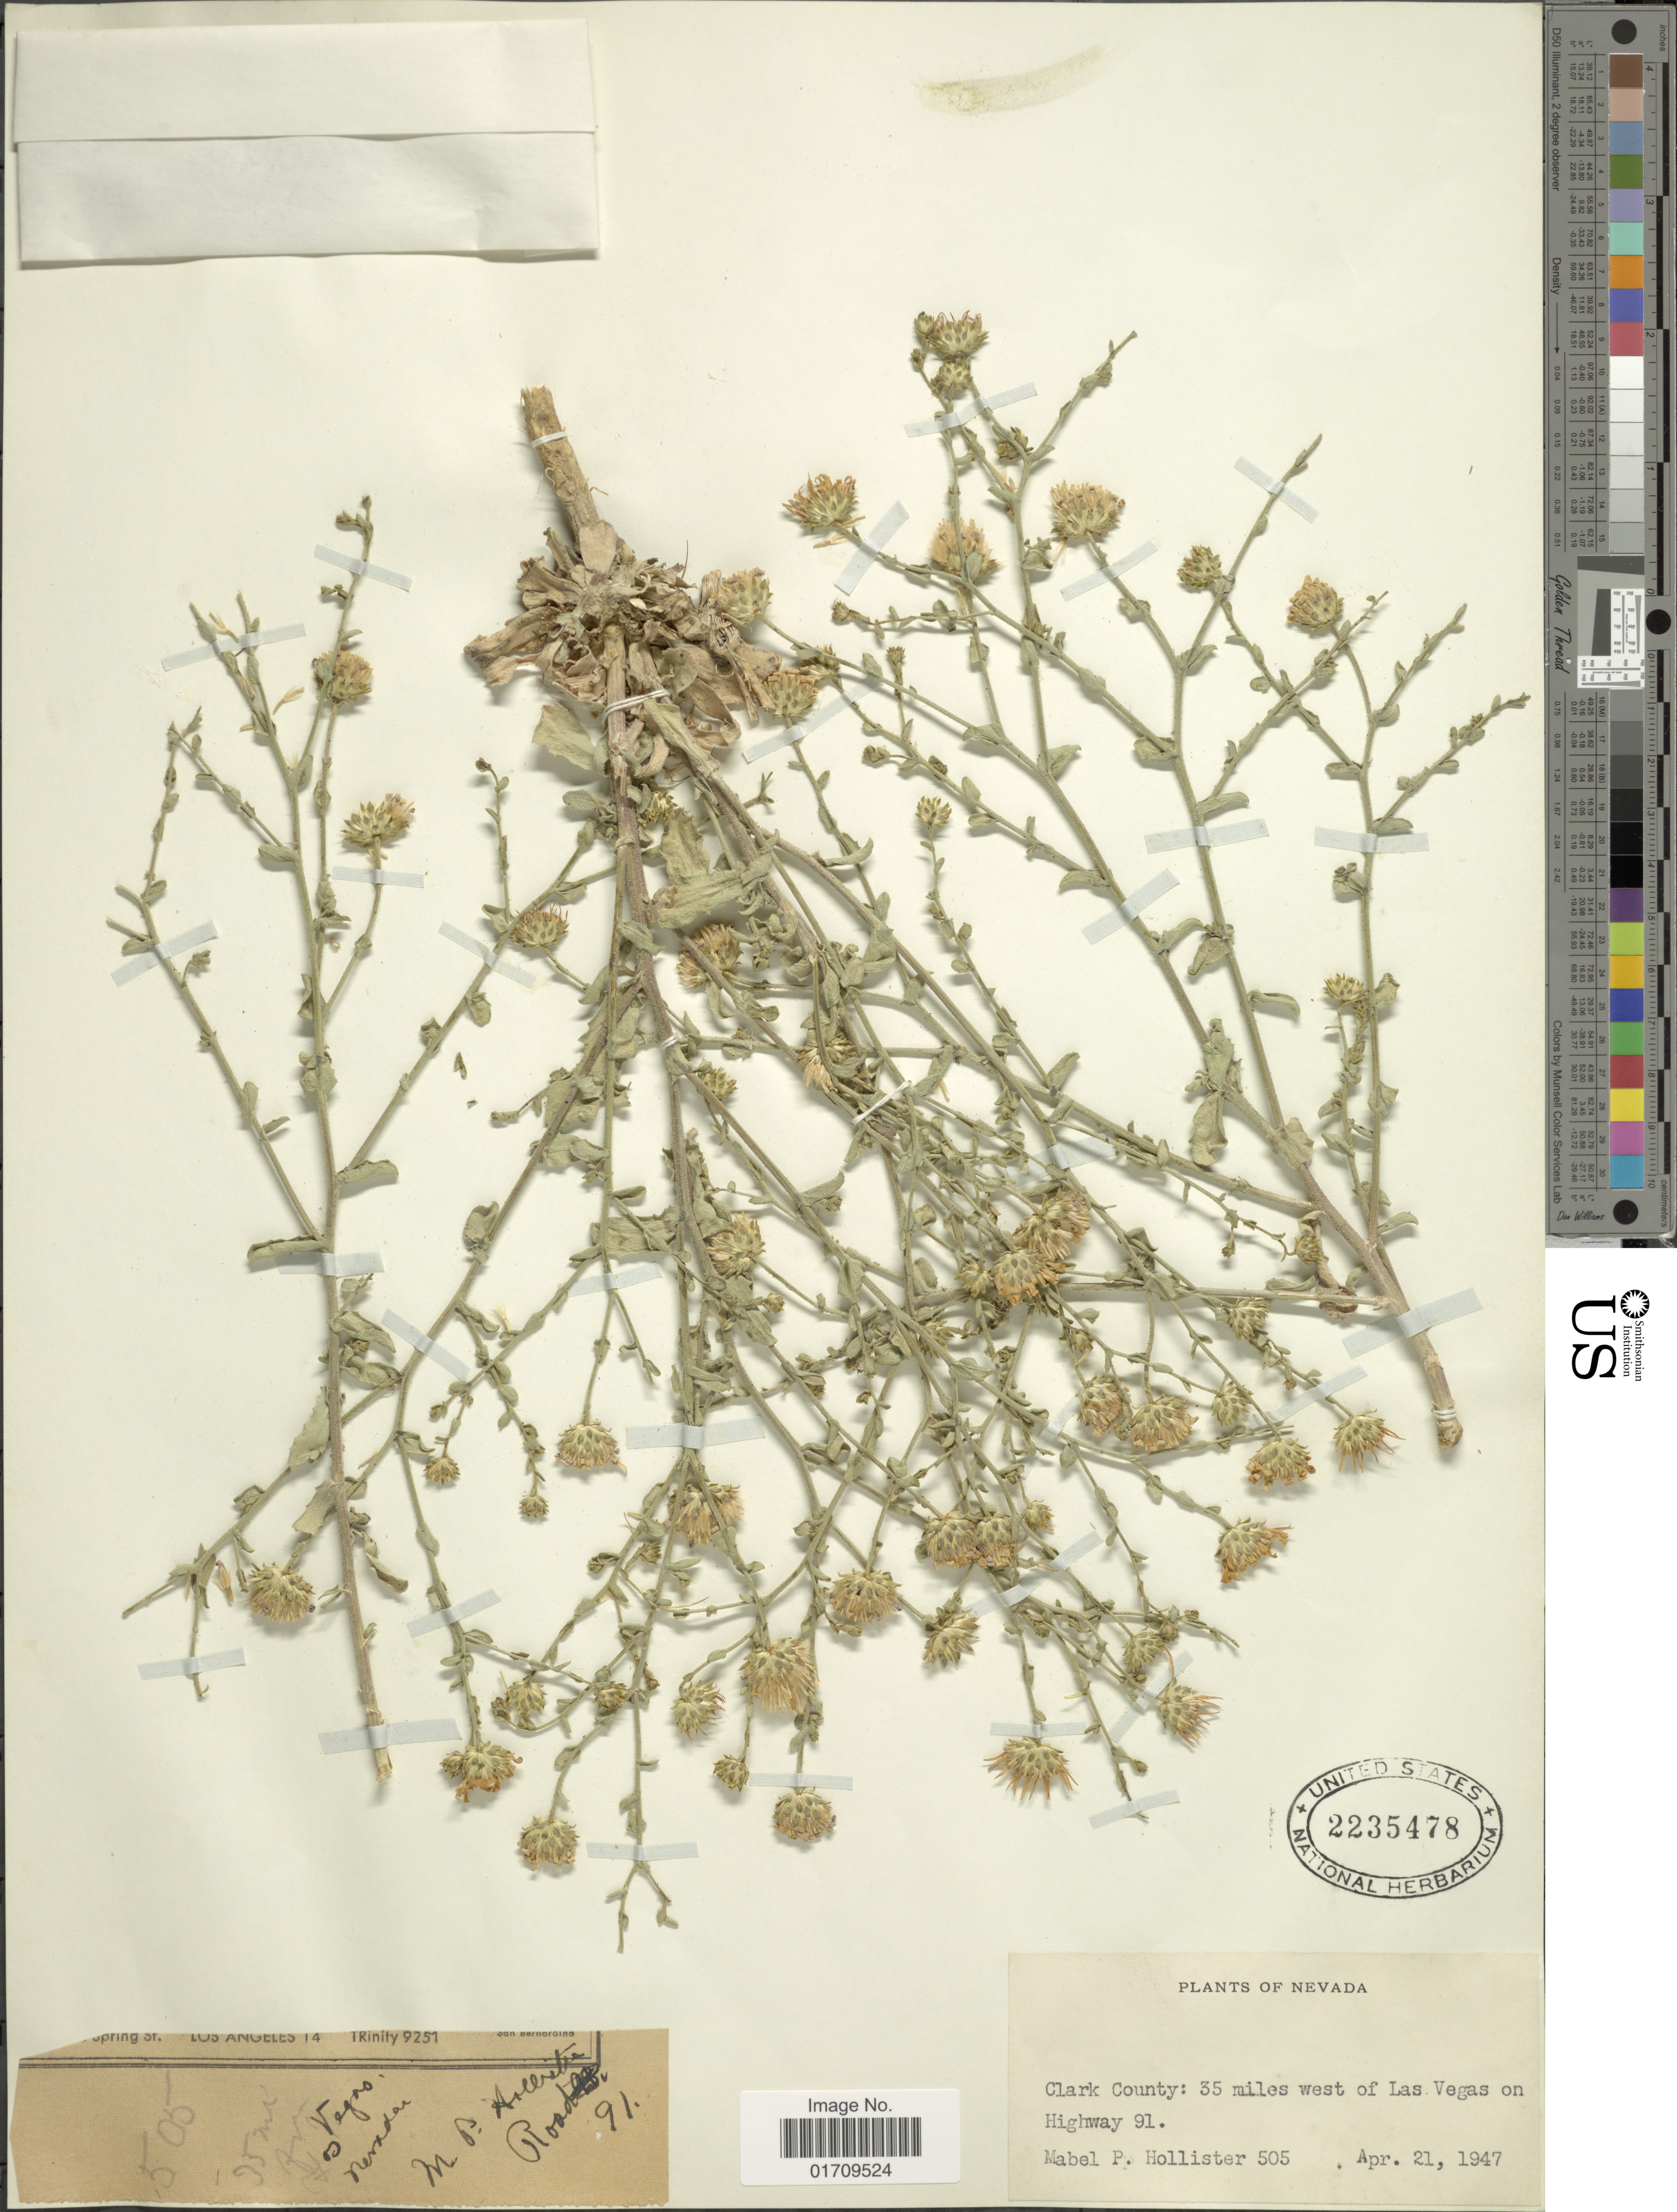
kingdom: Plantae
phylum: Tracheophyta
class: Magnoliopsida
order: Asterales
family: Asteraceae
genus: Machaeranthera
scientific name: Machaeranthera sp.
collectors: M. Hollister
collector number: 505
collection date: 1947-04-21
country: United States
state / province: Nevada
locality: Clark County, 35 miles west of Las Vegas on Highway 91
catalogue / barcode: US 2235478